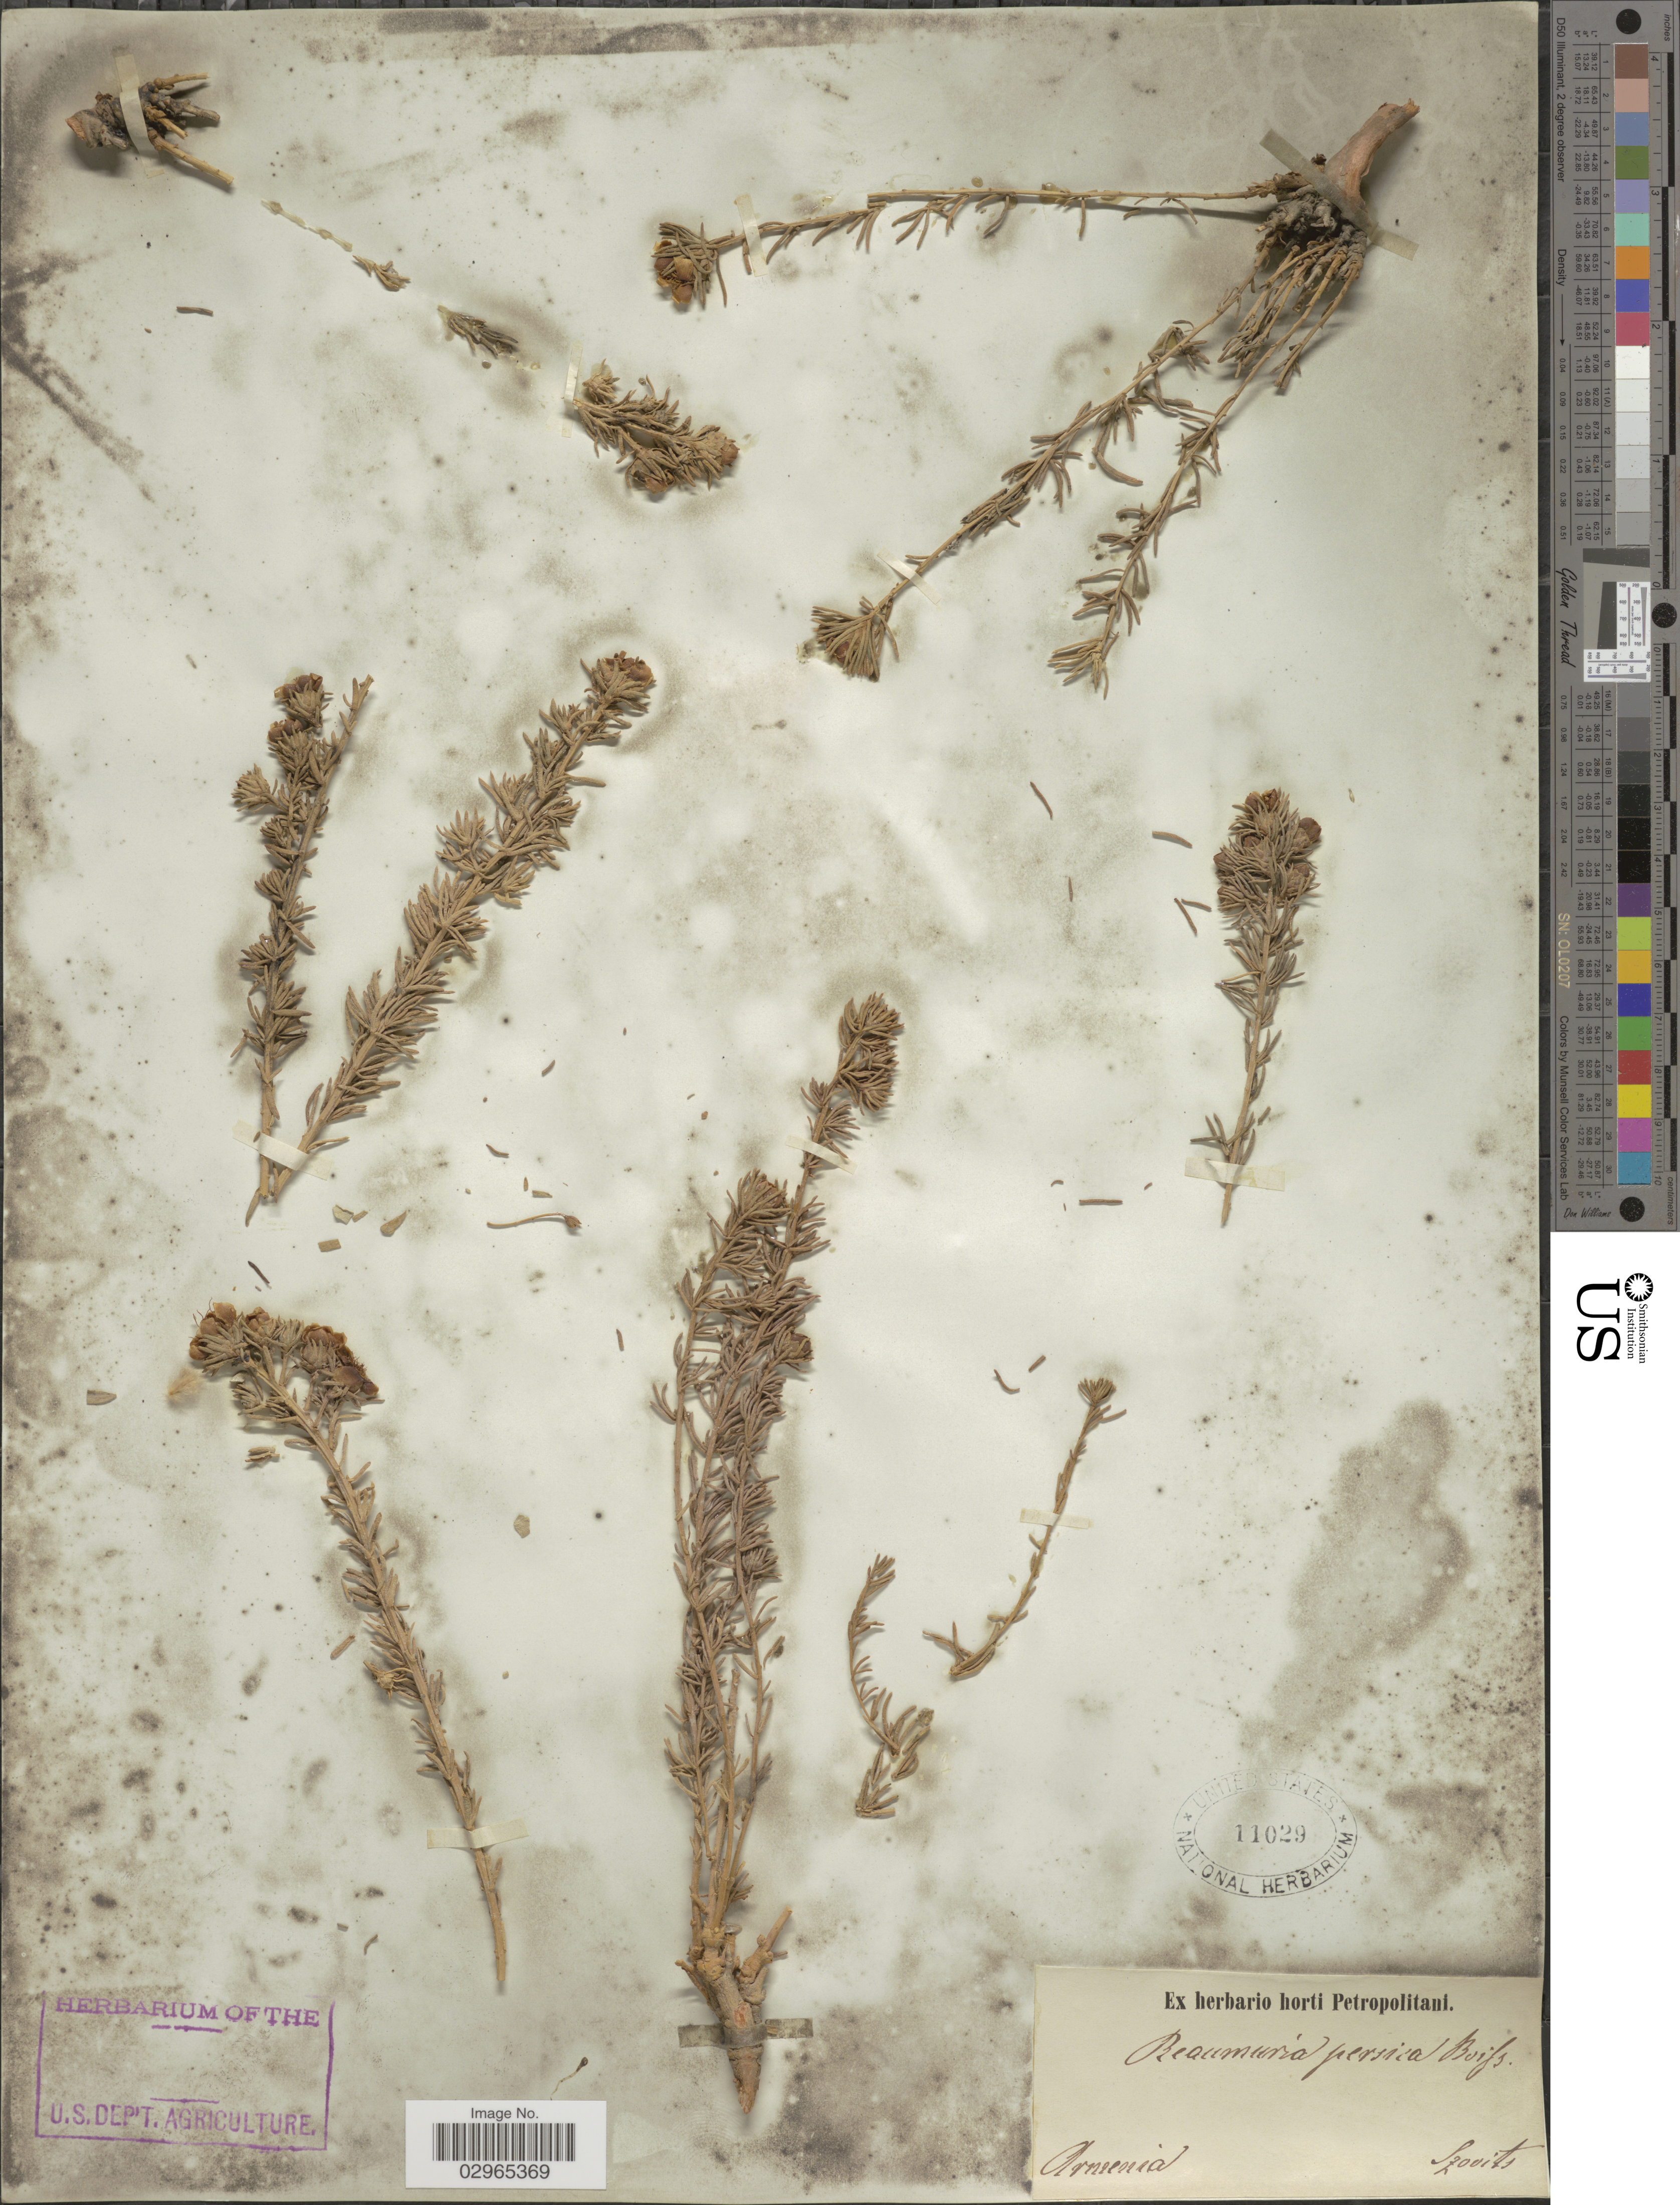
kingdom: Plantae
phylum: Tracheophyta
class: Magnoliopsida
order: Caryophyllales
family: Tamaricaceae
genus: Reaumuria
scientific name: Reaumuria hypericoides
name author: Willd.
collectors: Szovits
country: Armenia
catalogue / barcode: US 11029